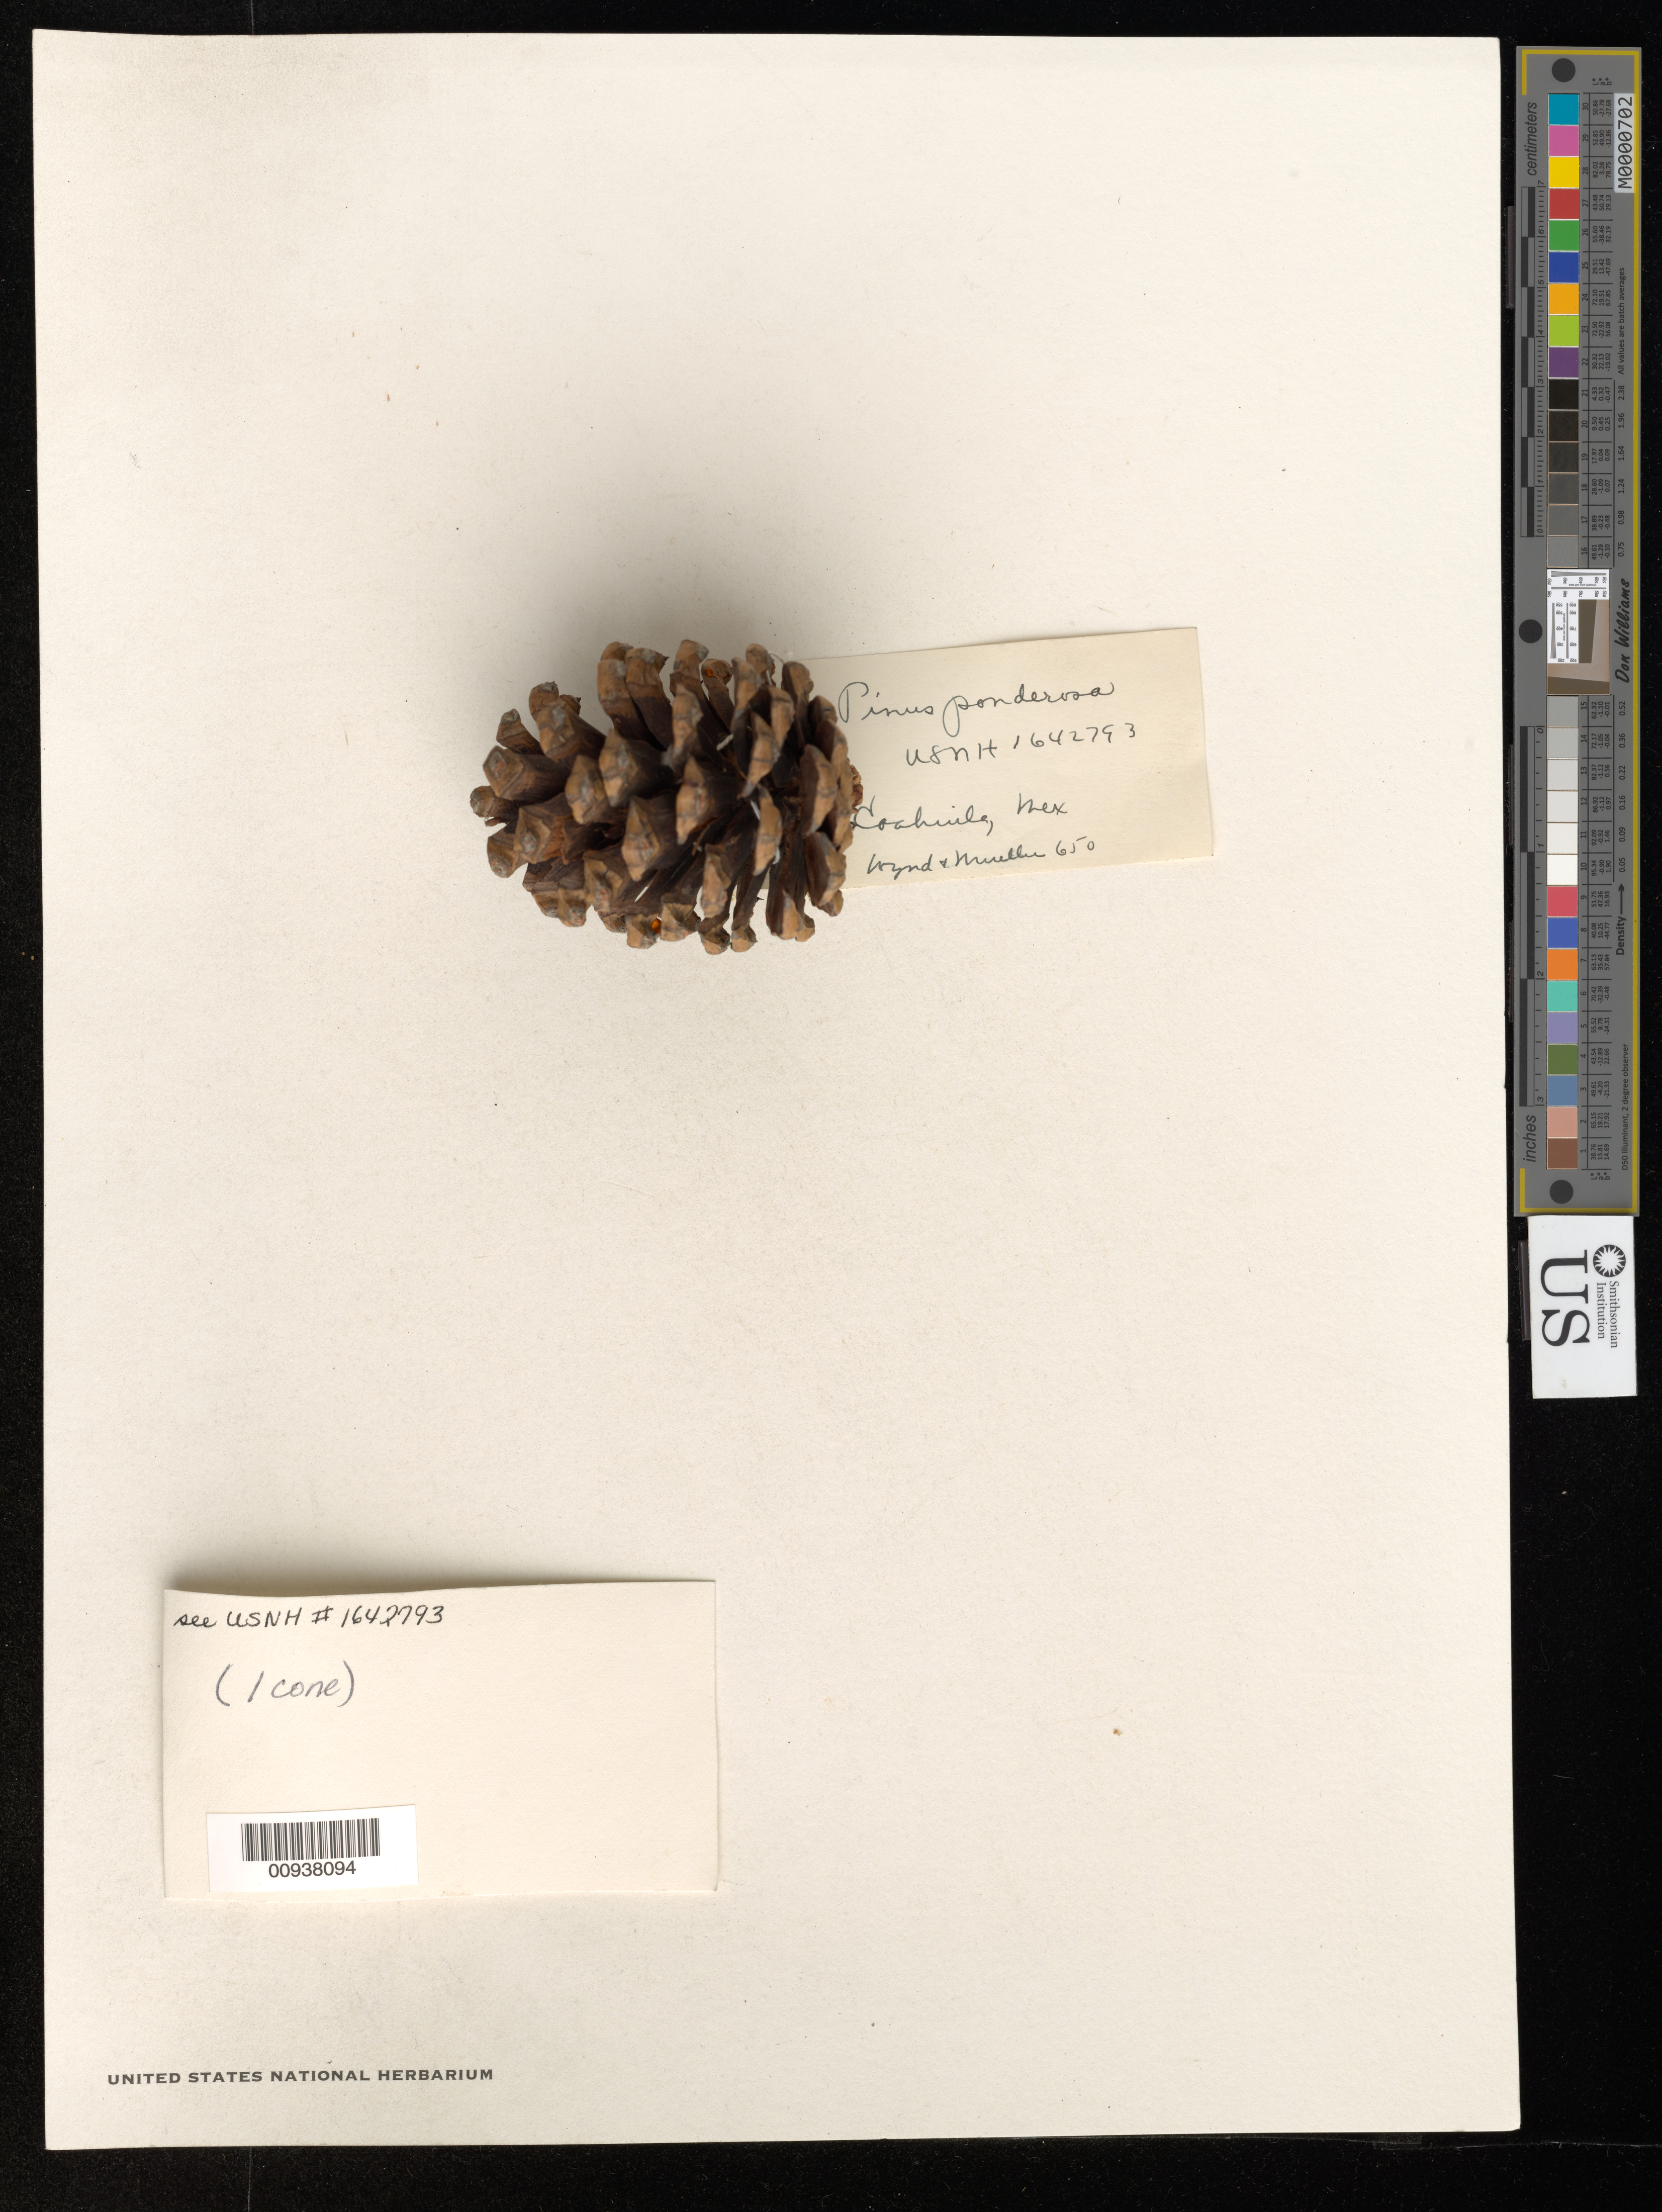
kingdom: Plantae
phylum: Tracheophyta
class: Pinopsida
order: Pinales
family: Pinaceae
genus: Pinus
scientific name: Pinus ponderosa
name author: Douglas ex C. Lawson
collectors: F. L. Wynd & C. H. Mueller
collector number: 650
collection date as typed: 10 Jul 1936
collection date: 1936-07-10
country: Mexico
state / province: Coahuila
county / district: Acuña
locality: Sierra del Carmen; Canyon de Sentenela [sic possibly Centinela] on Hacienda Piedra Blanca. Municipio de Villa Acuña.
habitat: High peak adjoining the canyon.